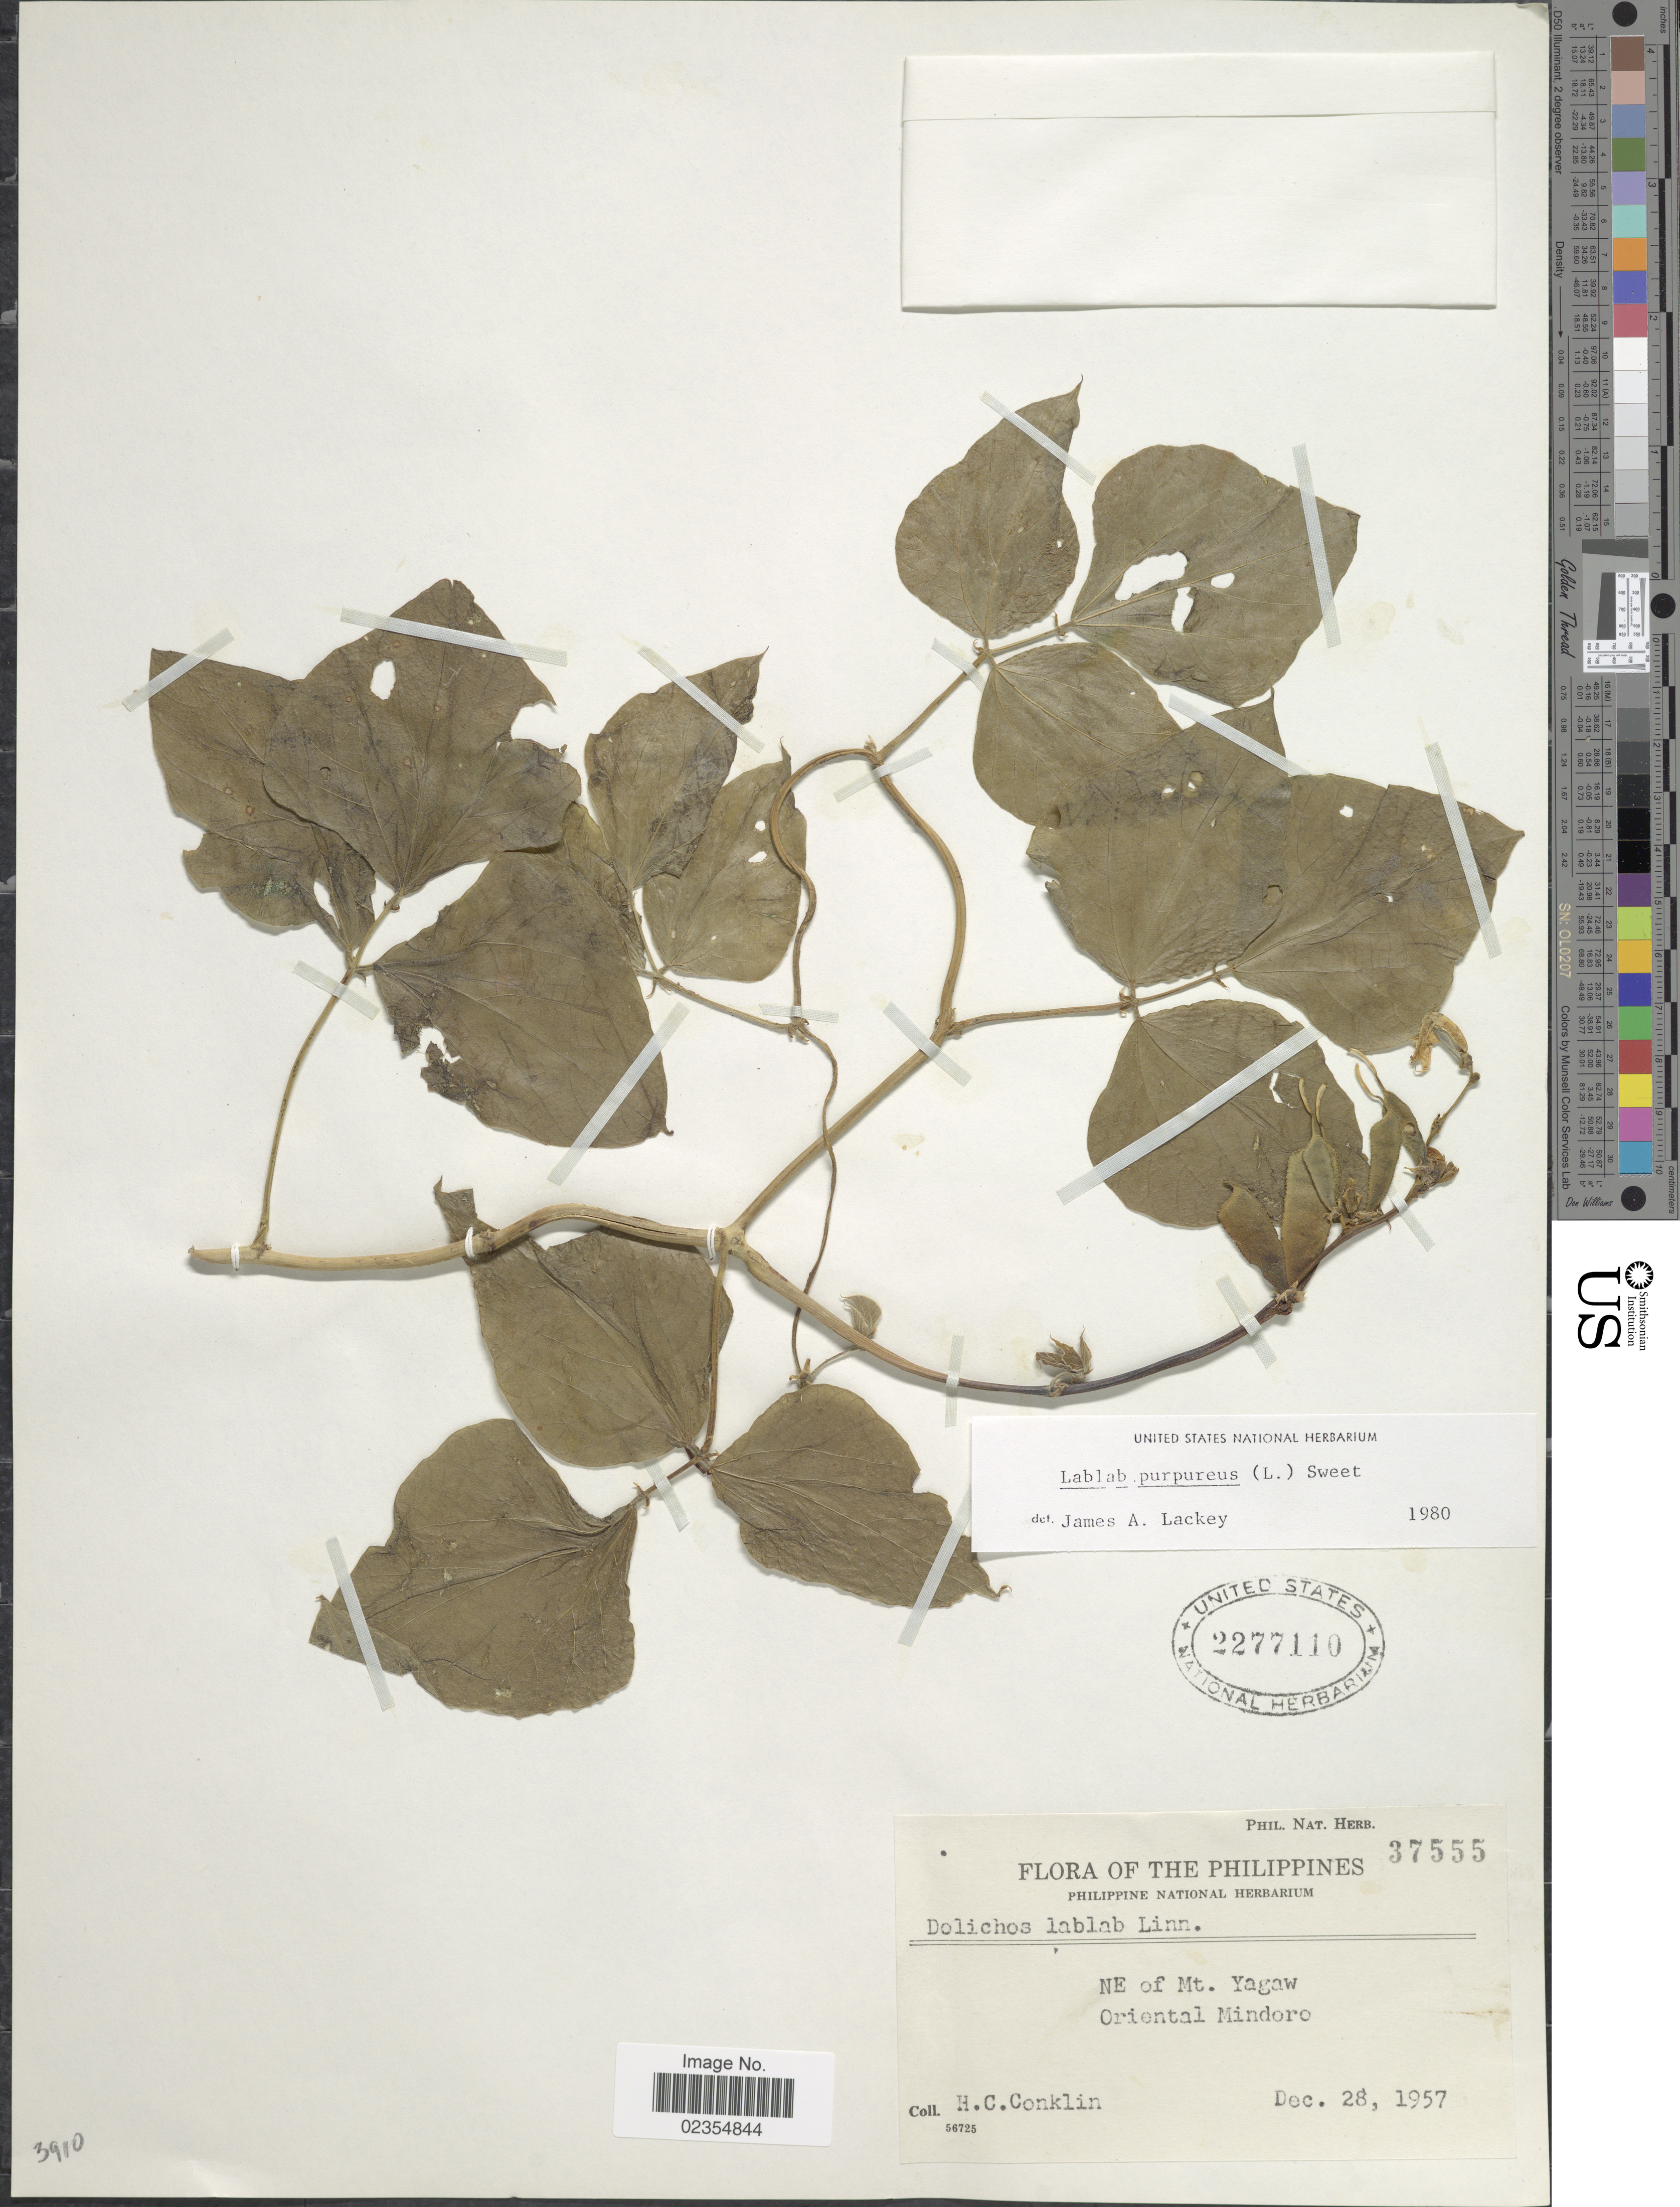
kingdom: Plantae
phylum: Tracheophyta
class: Magnoliopsida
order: Fabales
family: Fabaceae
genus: Lablab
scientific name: Lablab purpureus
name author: (L.) Sweet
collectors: H. Conklin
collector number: Phil. Nat. Herb.56725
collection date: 1957-12-28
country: Philippines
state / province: Mimaropa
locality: NE of MT. Yagaw, Oriental Mindoro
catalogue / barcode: US 2277110